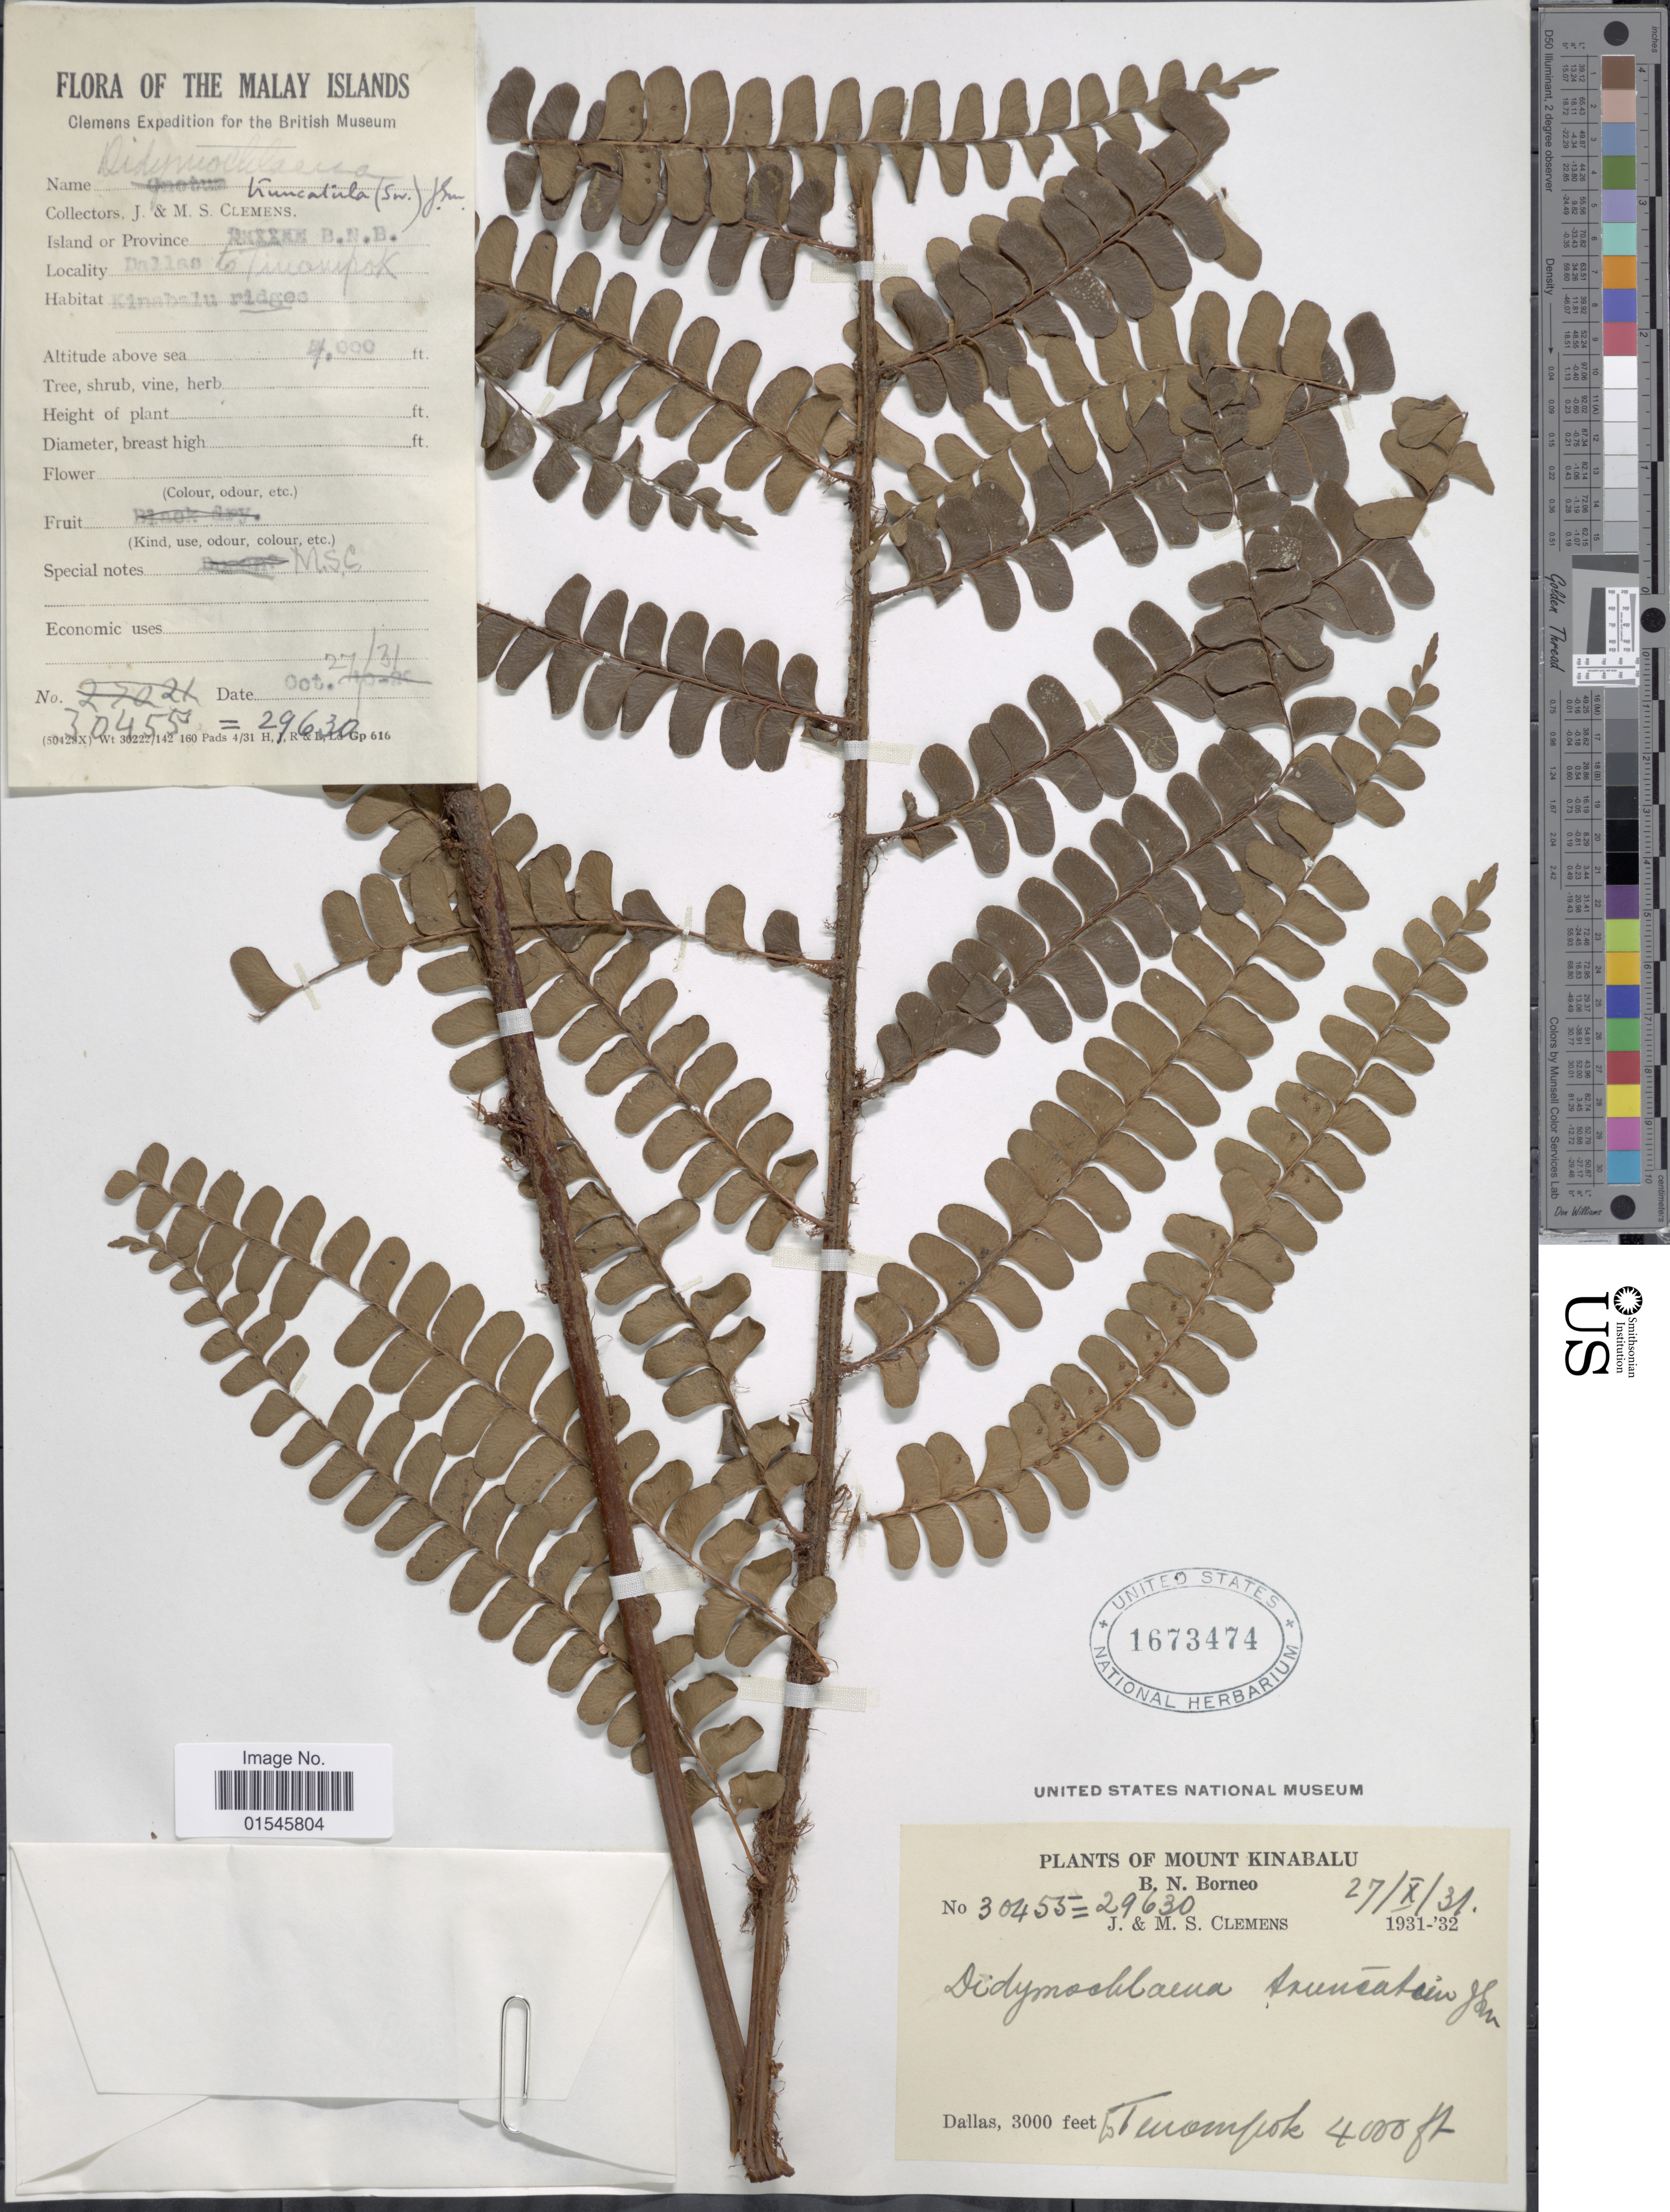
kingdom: Plantae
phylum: Tracheophyta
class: Polypodiopsida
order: Polypodiales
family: Didymochlaenaceae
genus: Didymochlaena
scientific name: Didymochlaena truncatula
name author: (Sw.) J. Sm.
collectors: J. Clemens & M. S. Clemens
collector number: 30455=29630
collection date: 1931-10-27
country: Malaysia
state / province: Sabah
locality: Mount Kinabalu, B.N. Borneo, Dallas, Tenompok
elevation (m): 914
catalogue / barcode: US 1673474